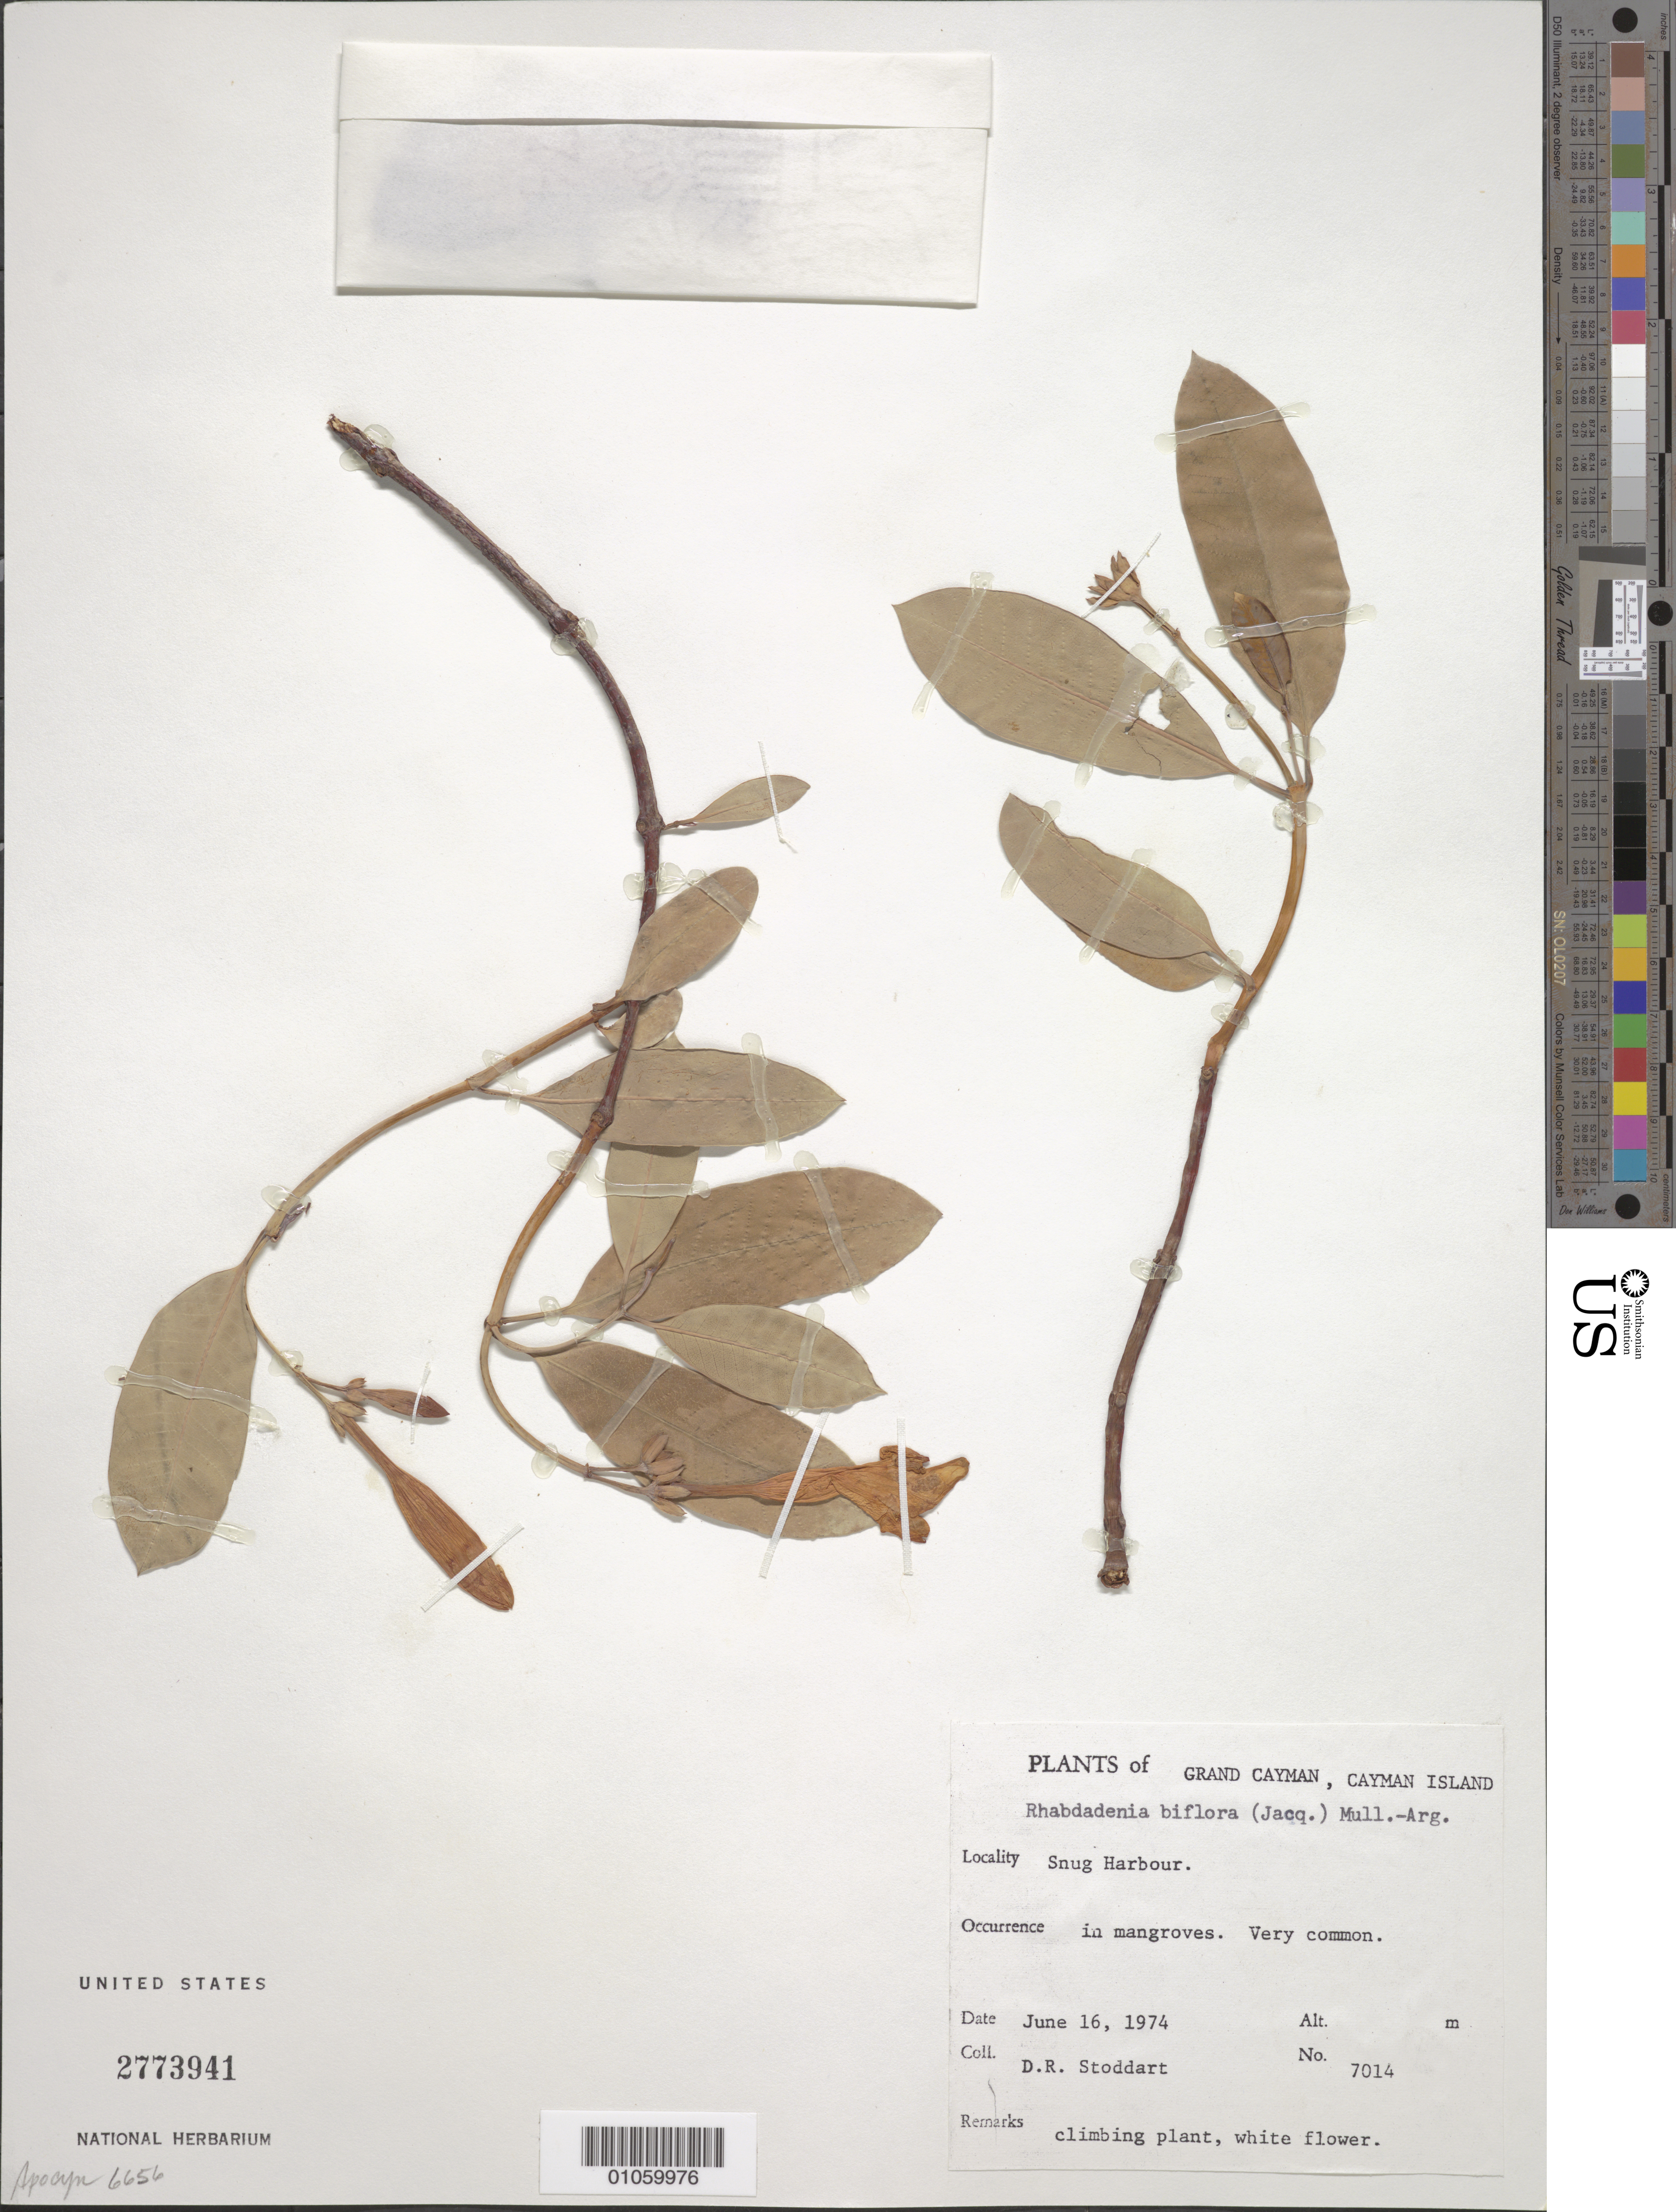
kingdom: Plantae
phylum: Tracheophyta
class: Magnoliopsida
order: Gentianales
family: Apocynaceae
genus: Rhabdadenia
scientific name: Rhabdadenia biflora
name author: (Jacq.) Müll. Arg.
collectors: D. R. Stoddart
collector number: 7014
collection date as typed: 16 Jun 1974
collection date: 1974-06-16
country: Cayman Islands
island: Grand Cayman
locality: Snug Harbour: in mangroves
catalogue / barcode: US 2773941